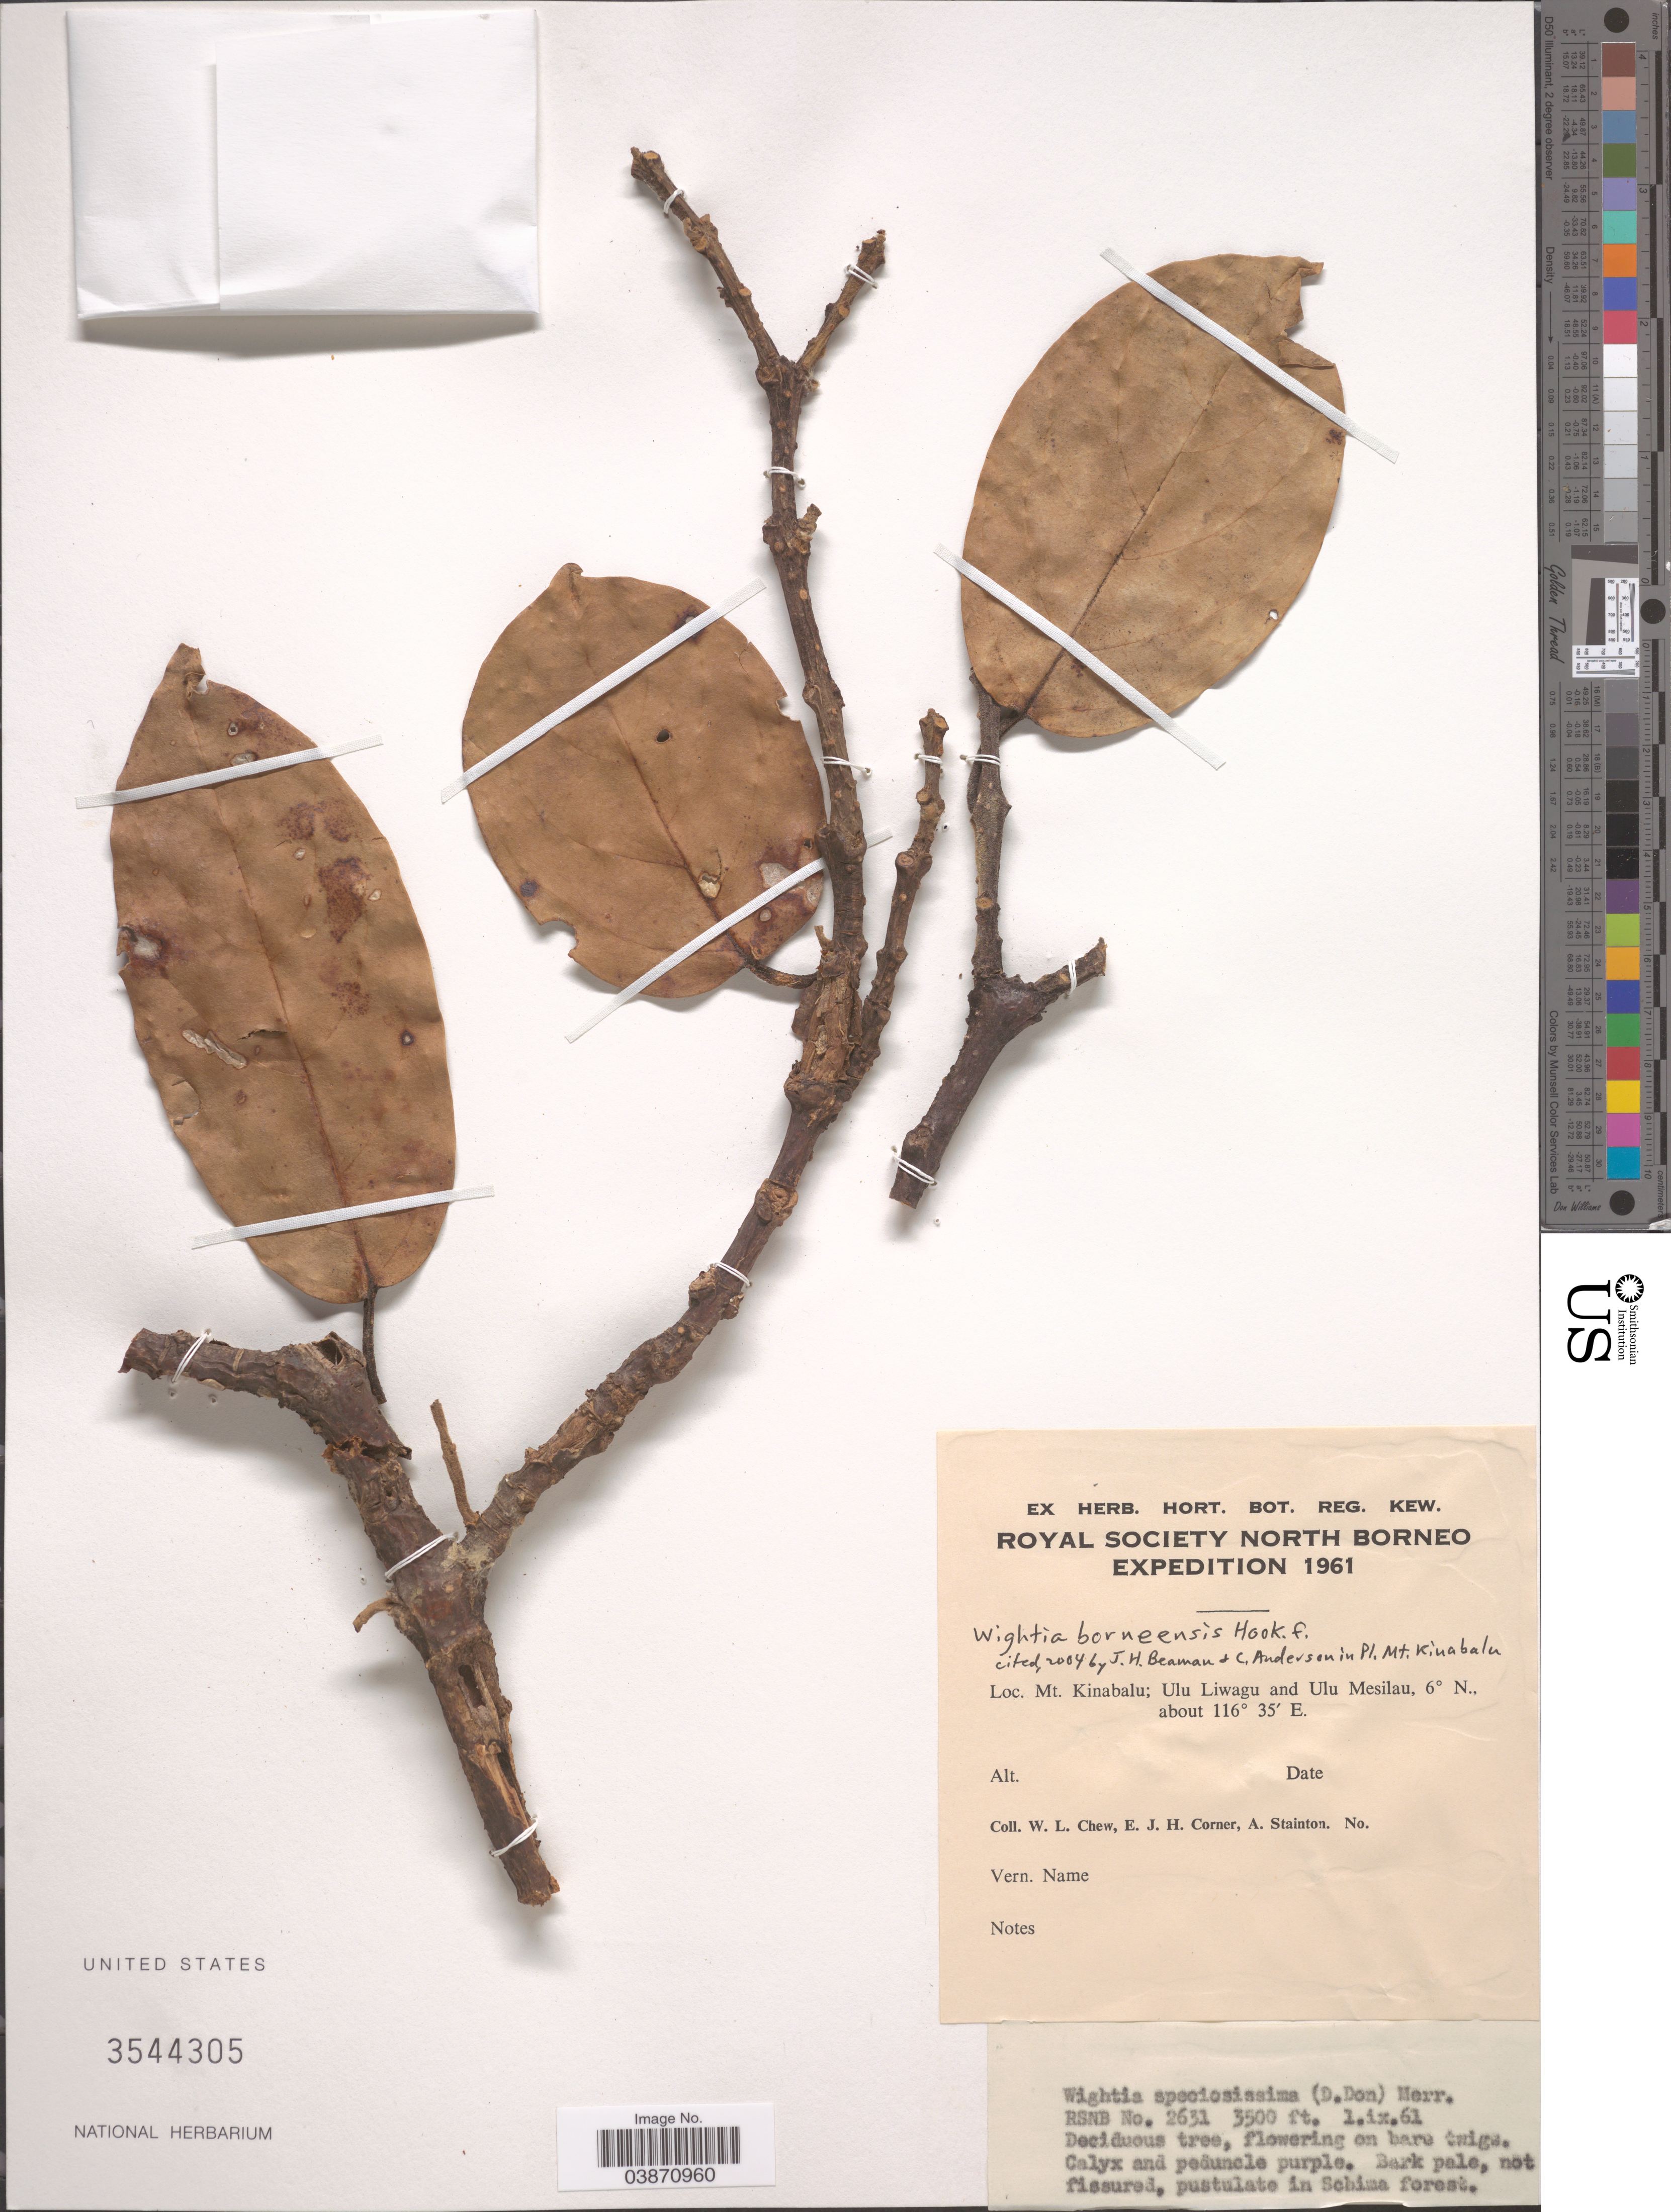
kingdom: Plantae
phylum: Tracheophyta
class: Magnoliopsida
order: Lamiales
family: Wightiaceae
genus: Wightia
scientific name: Wightia borneensis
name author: Hook. f.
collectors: W. Chew, E. Corner & A. Stainton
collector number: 2631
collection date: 1961-09-01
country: Malaysia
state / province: Sabah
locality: Mt. Kinabalu; Ulu Liwagu and Ulu Mesilau.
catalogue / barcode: US 3544305